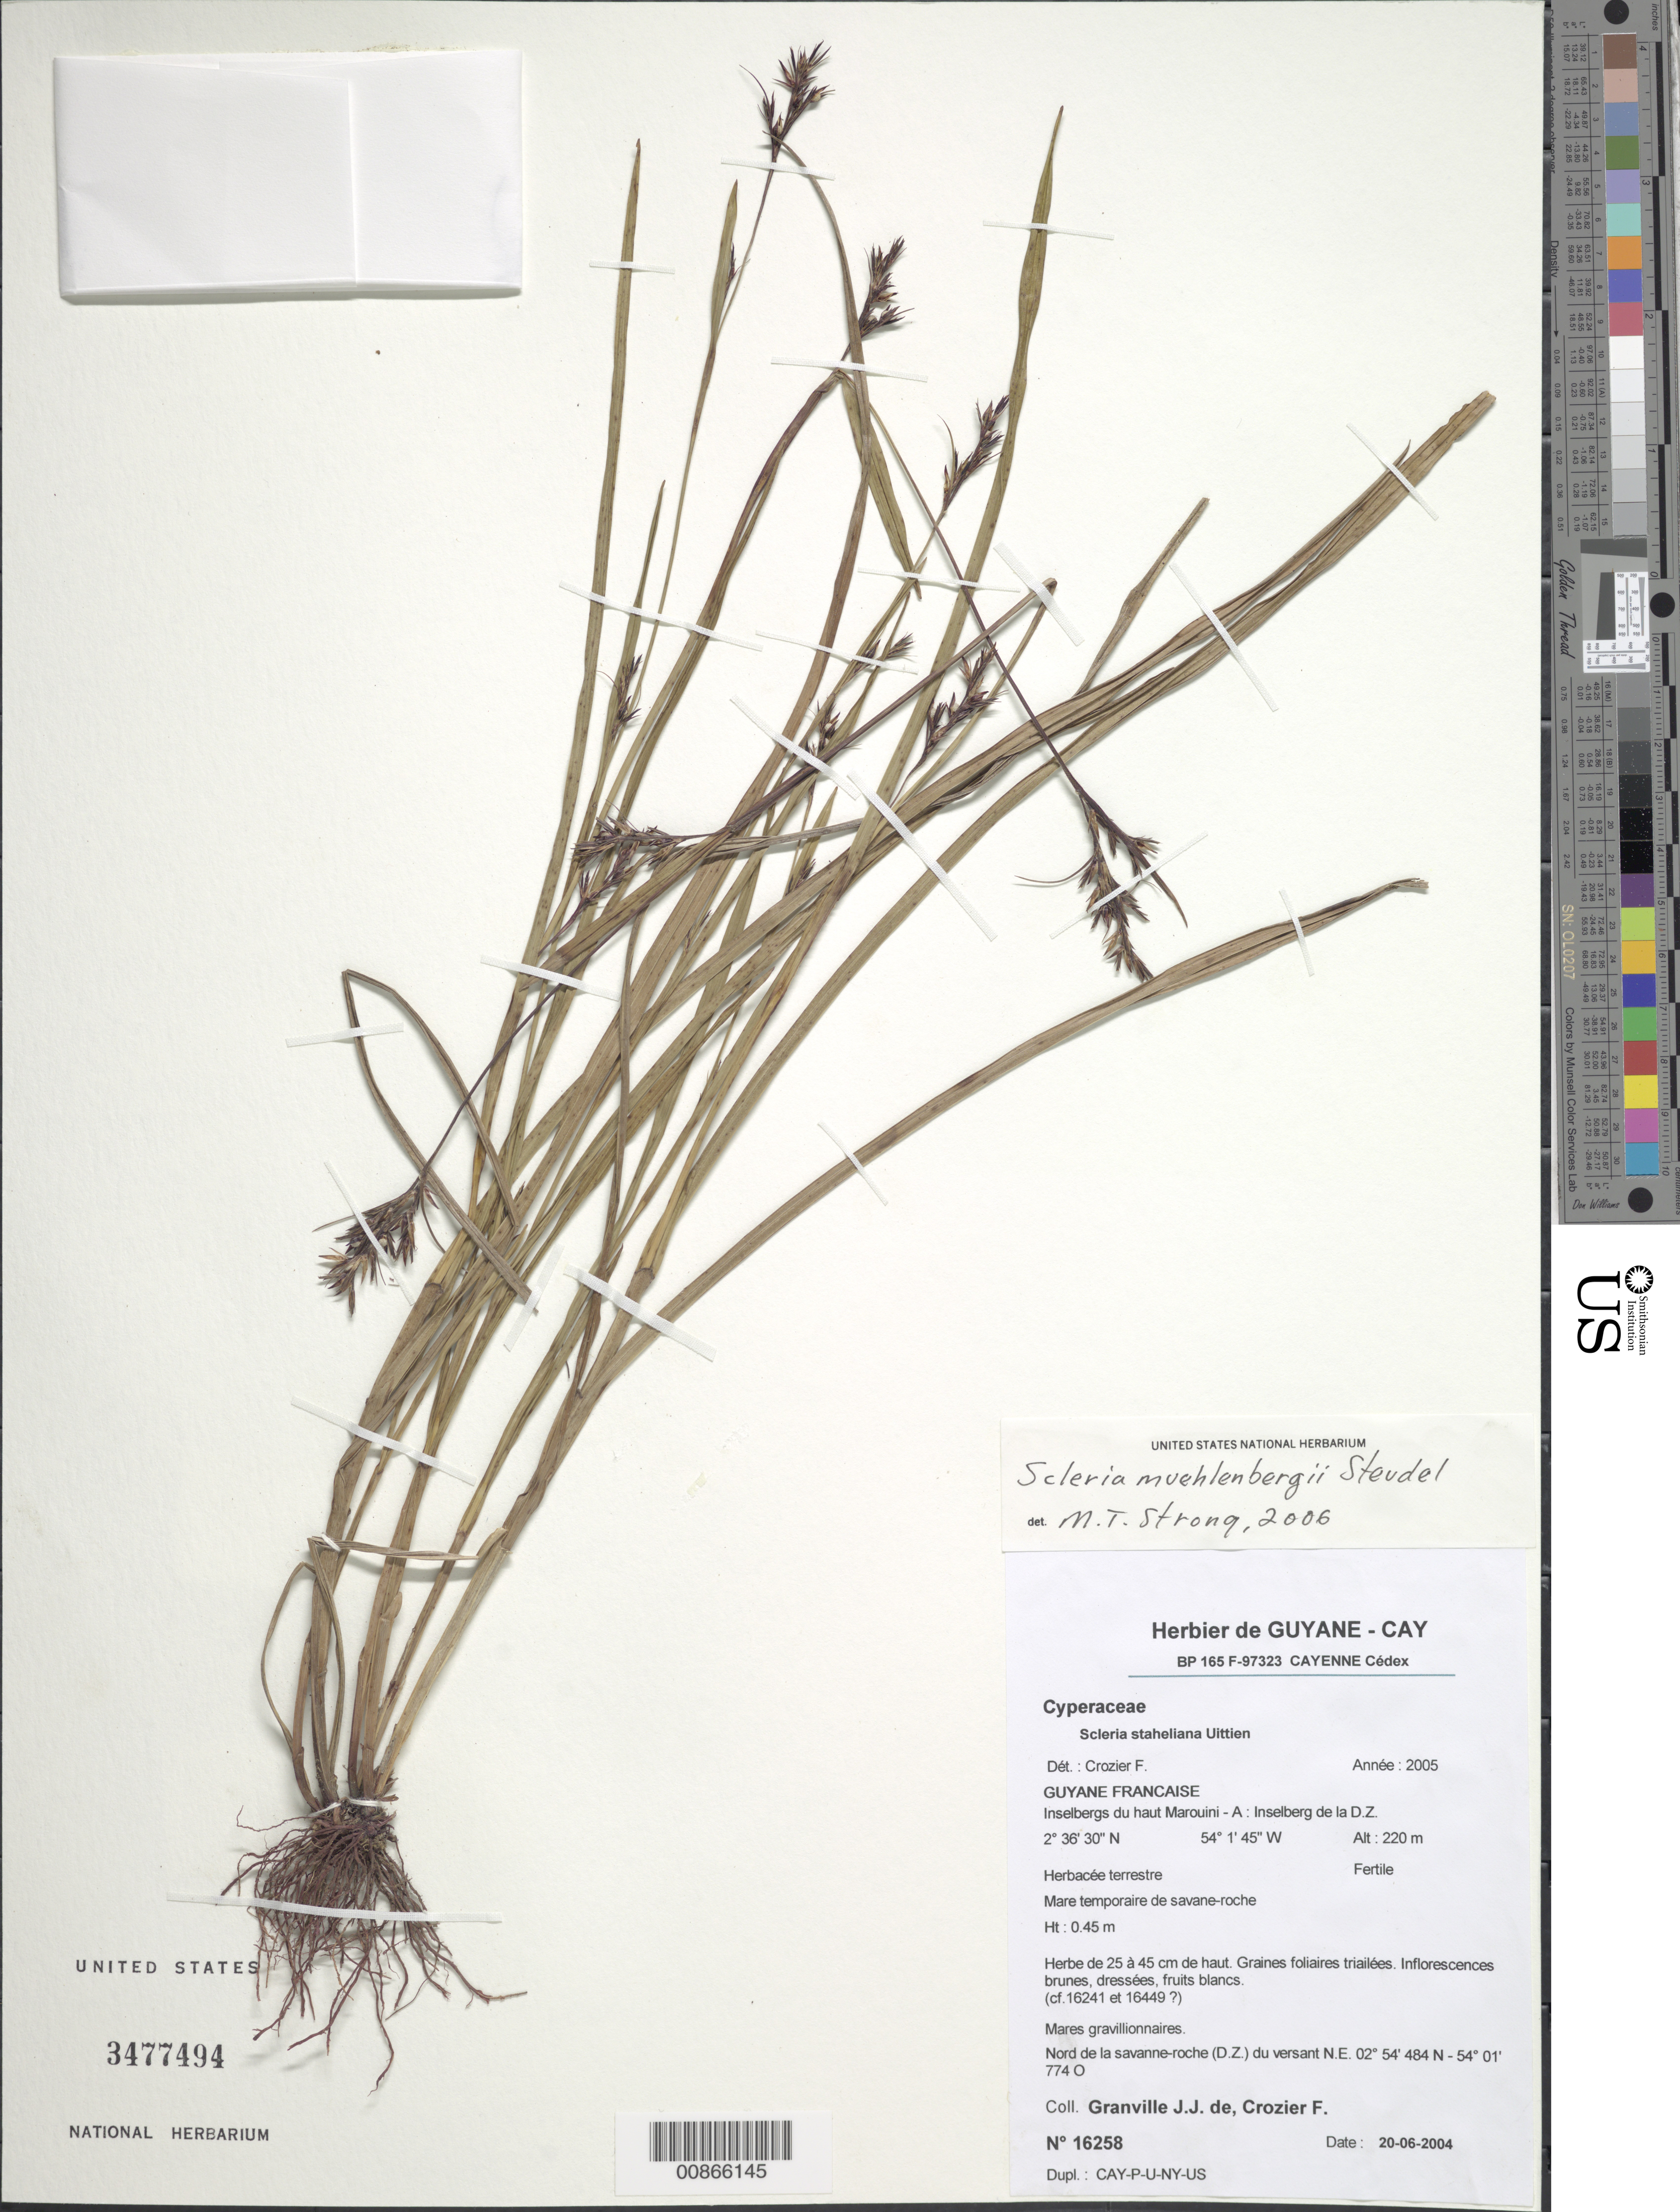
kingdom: Plantae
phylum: Tracheophyta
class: Liliopsida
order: Poales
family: Cyperaceae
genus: Scleria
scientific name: Scleria muehlenbergii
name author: Steud.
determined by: Strong, M. T., (US), Smithsonian Institution - National Museum of Natural History (UNITED STATES)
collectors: J.-J. de Granville & F. Crozier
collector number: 16258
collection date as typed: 20-Jun-04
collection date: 2004-06-20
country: French Guiana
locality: Haut Marouini-A; Inselberg de la D.Z.; Nord de la savanne-roche (D.Z.) du versant NE 2º54'484"N - 54º1'774"O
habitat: Mare temporaire de savane-roche; mares gravillionnaires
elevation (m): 220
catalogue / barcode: US 3477494